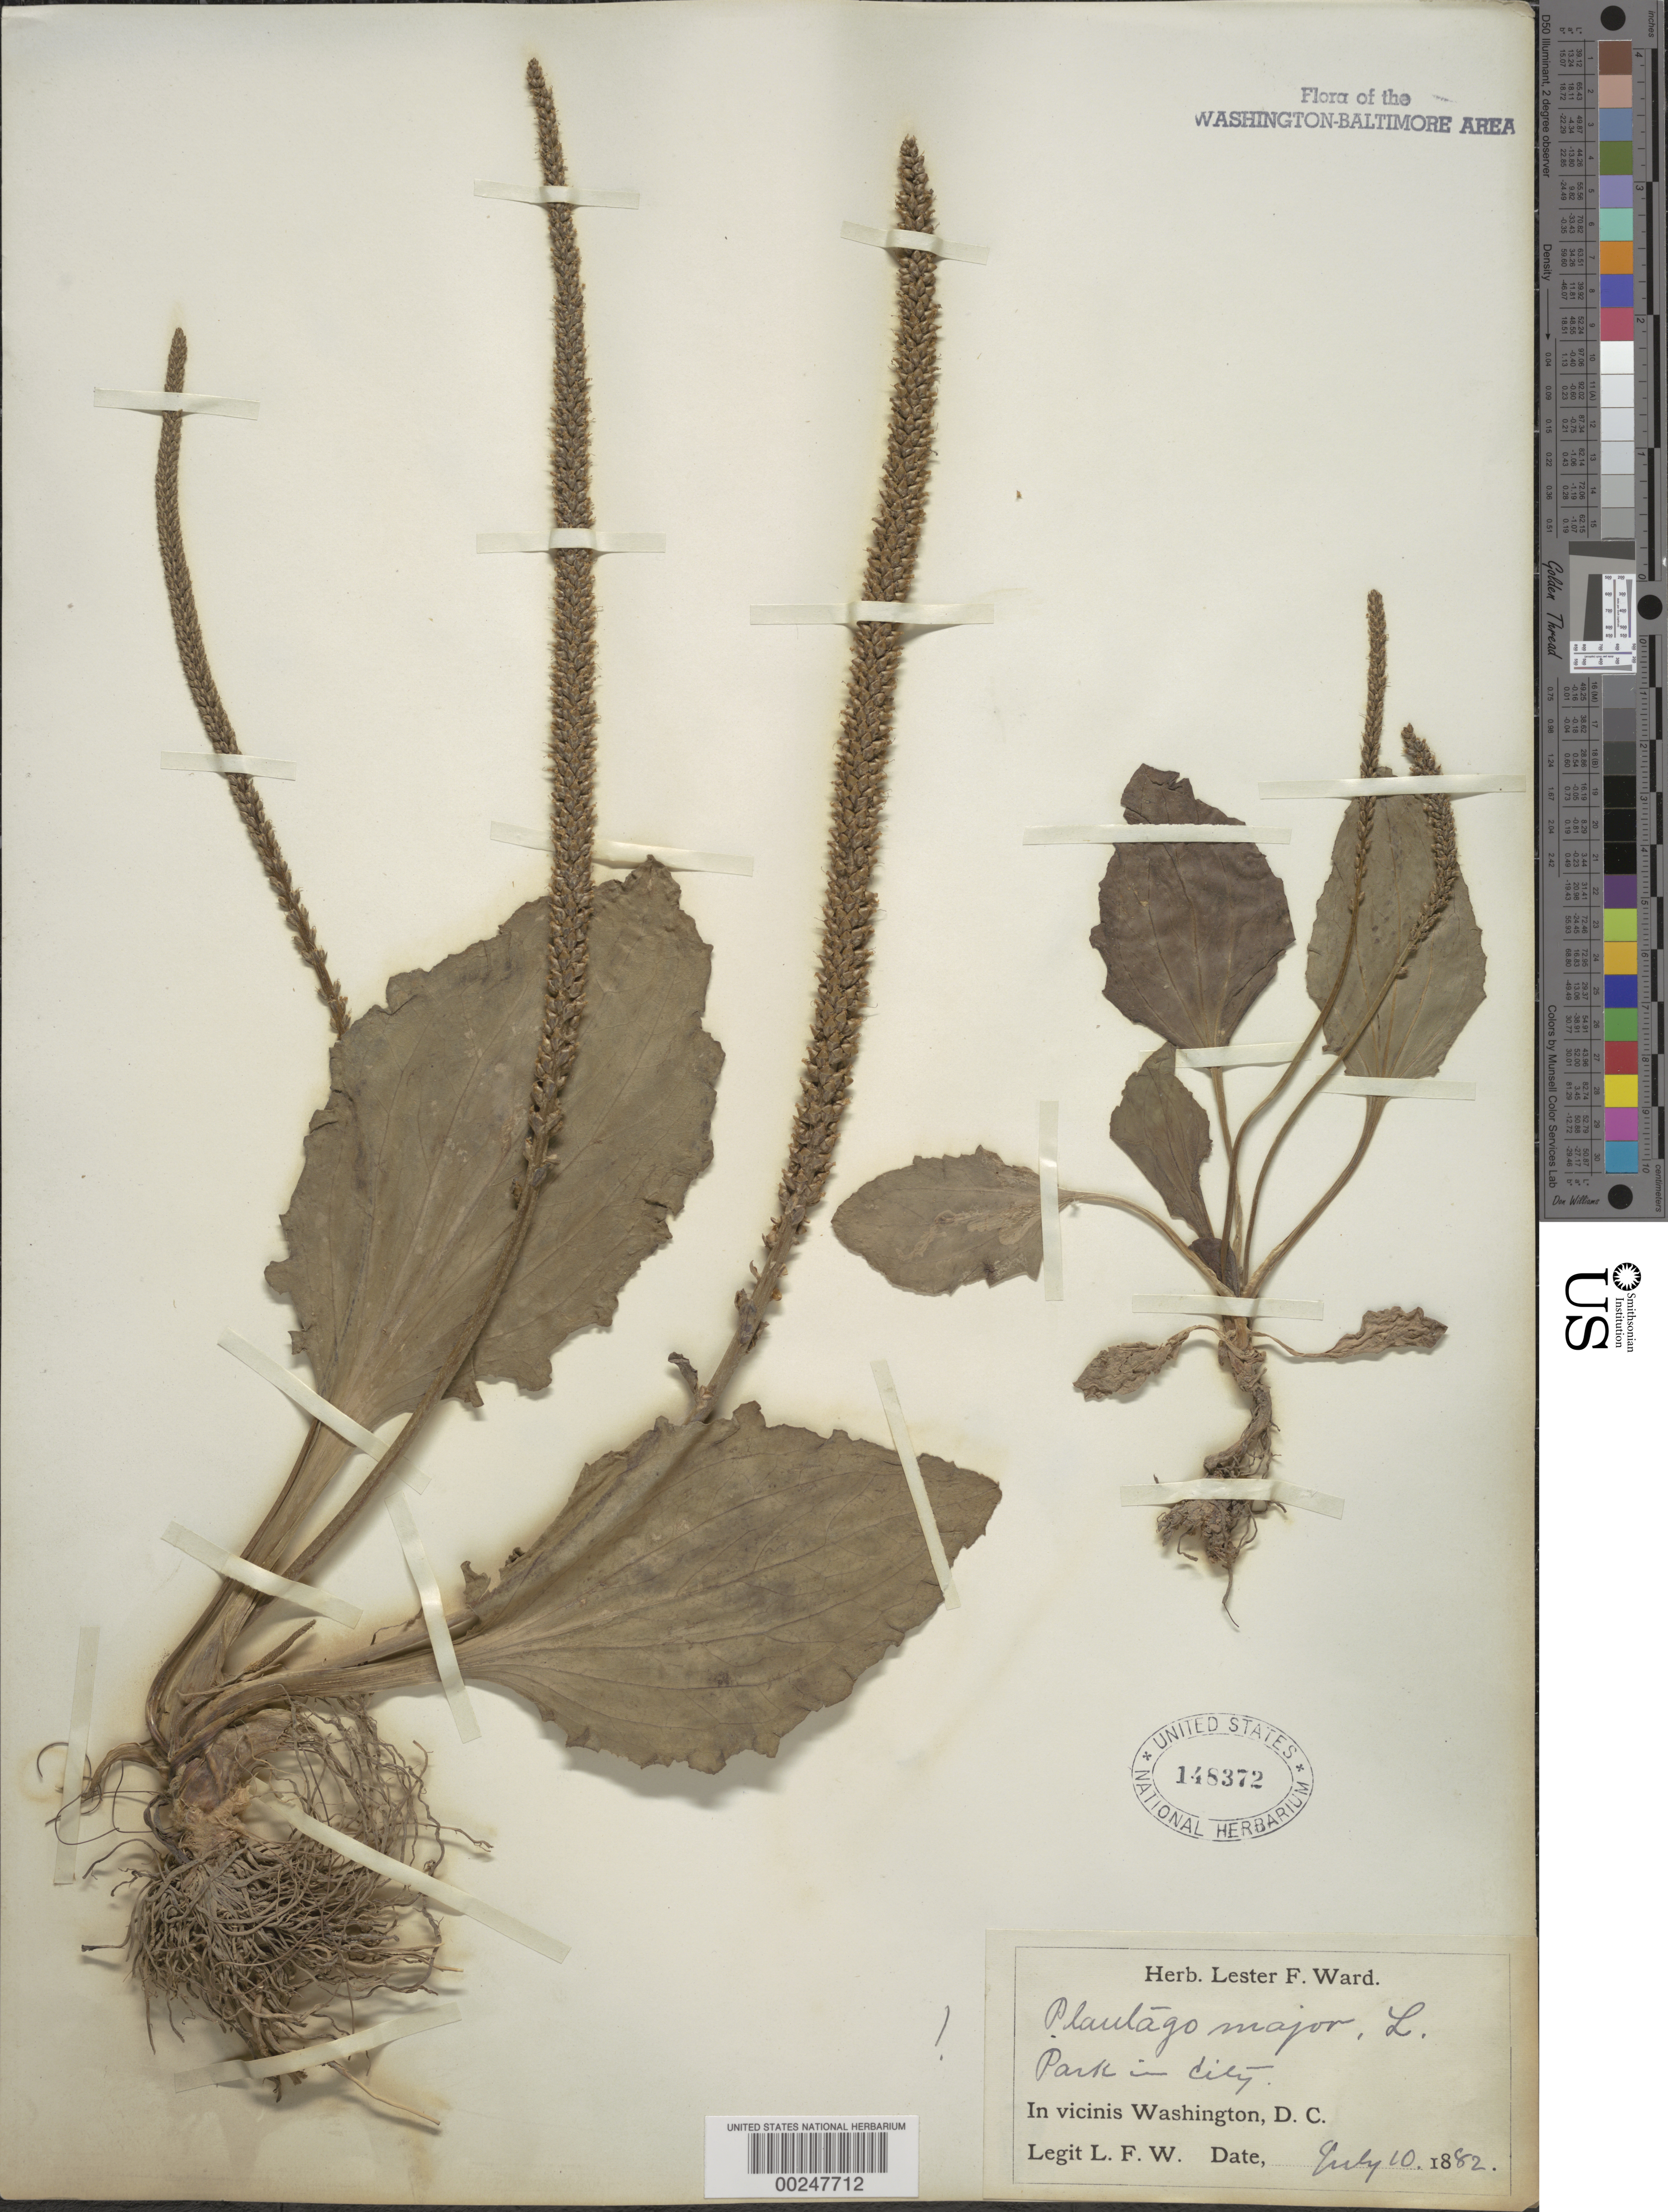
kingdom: Plantae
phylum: Tracheophyta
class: Magnoliopsida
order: Lamiales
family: Plantaginaceae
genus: Plantago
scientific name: Plantago major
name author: L.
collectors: L. F. Ward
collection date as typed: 10 Jul 1882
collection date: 1882-07-10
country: United States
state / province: District of Columbia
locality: Park in City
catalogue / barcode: US 148372